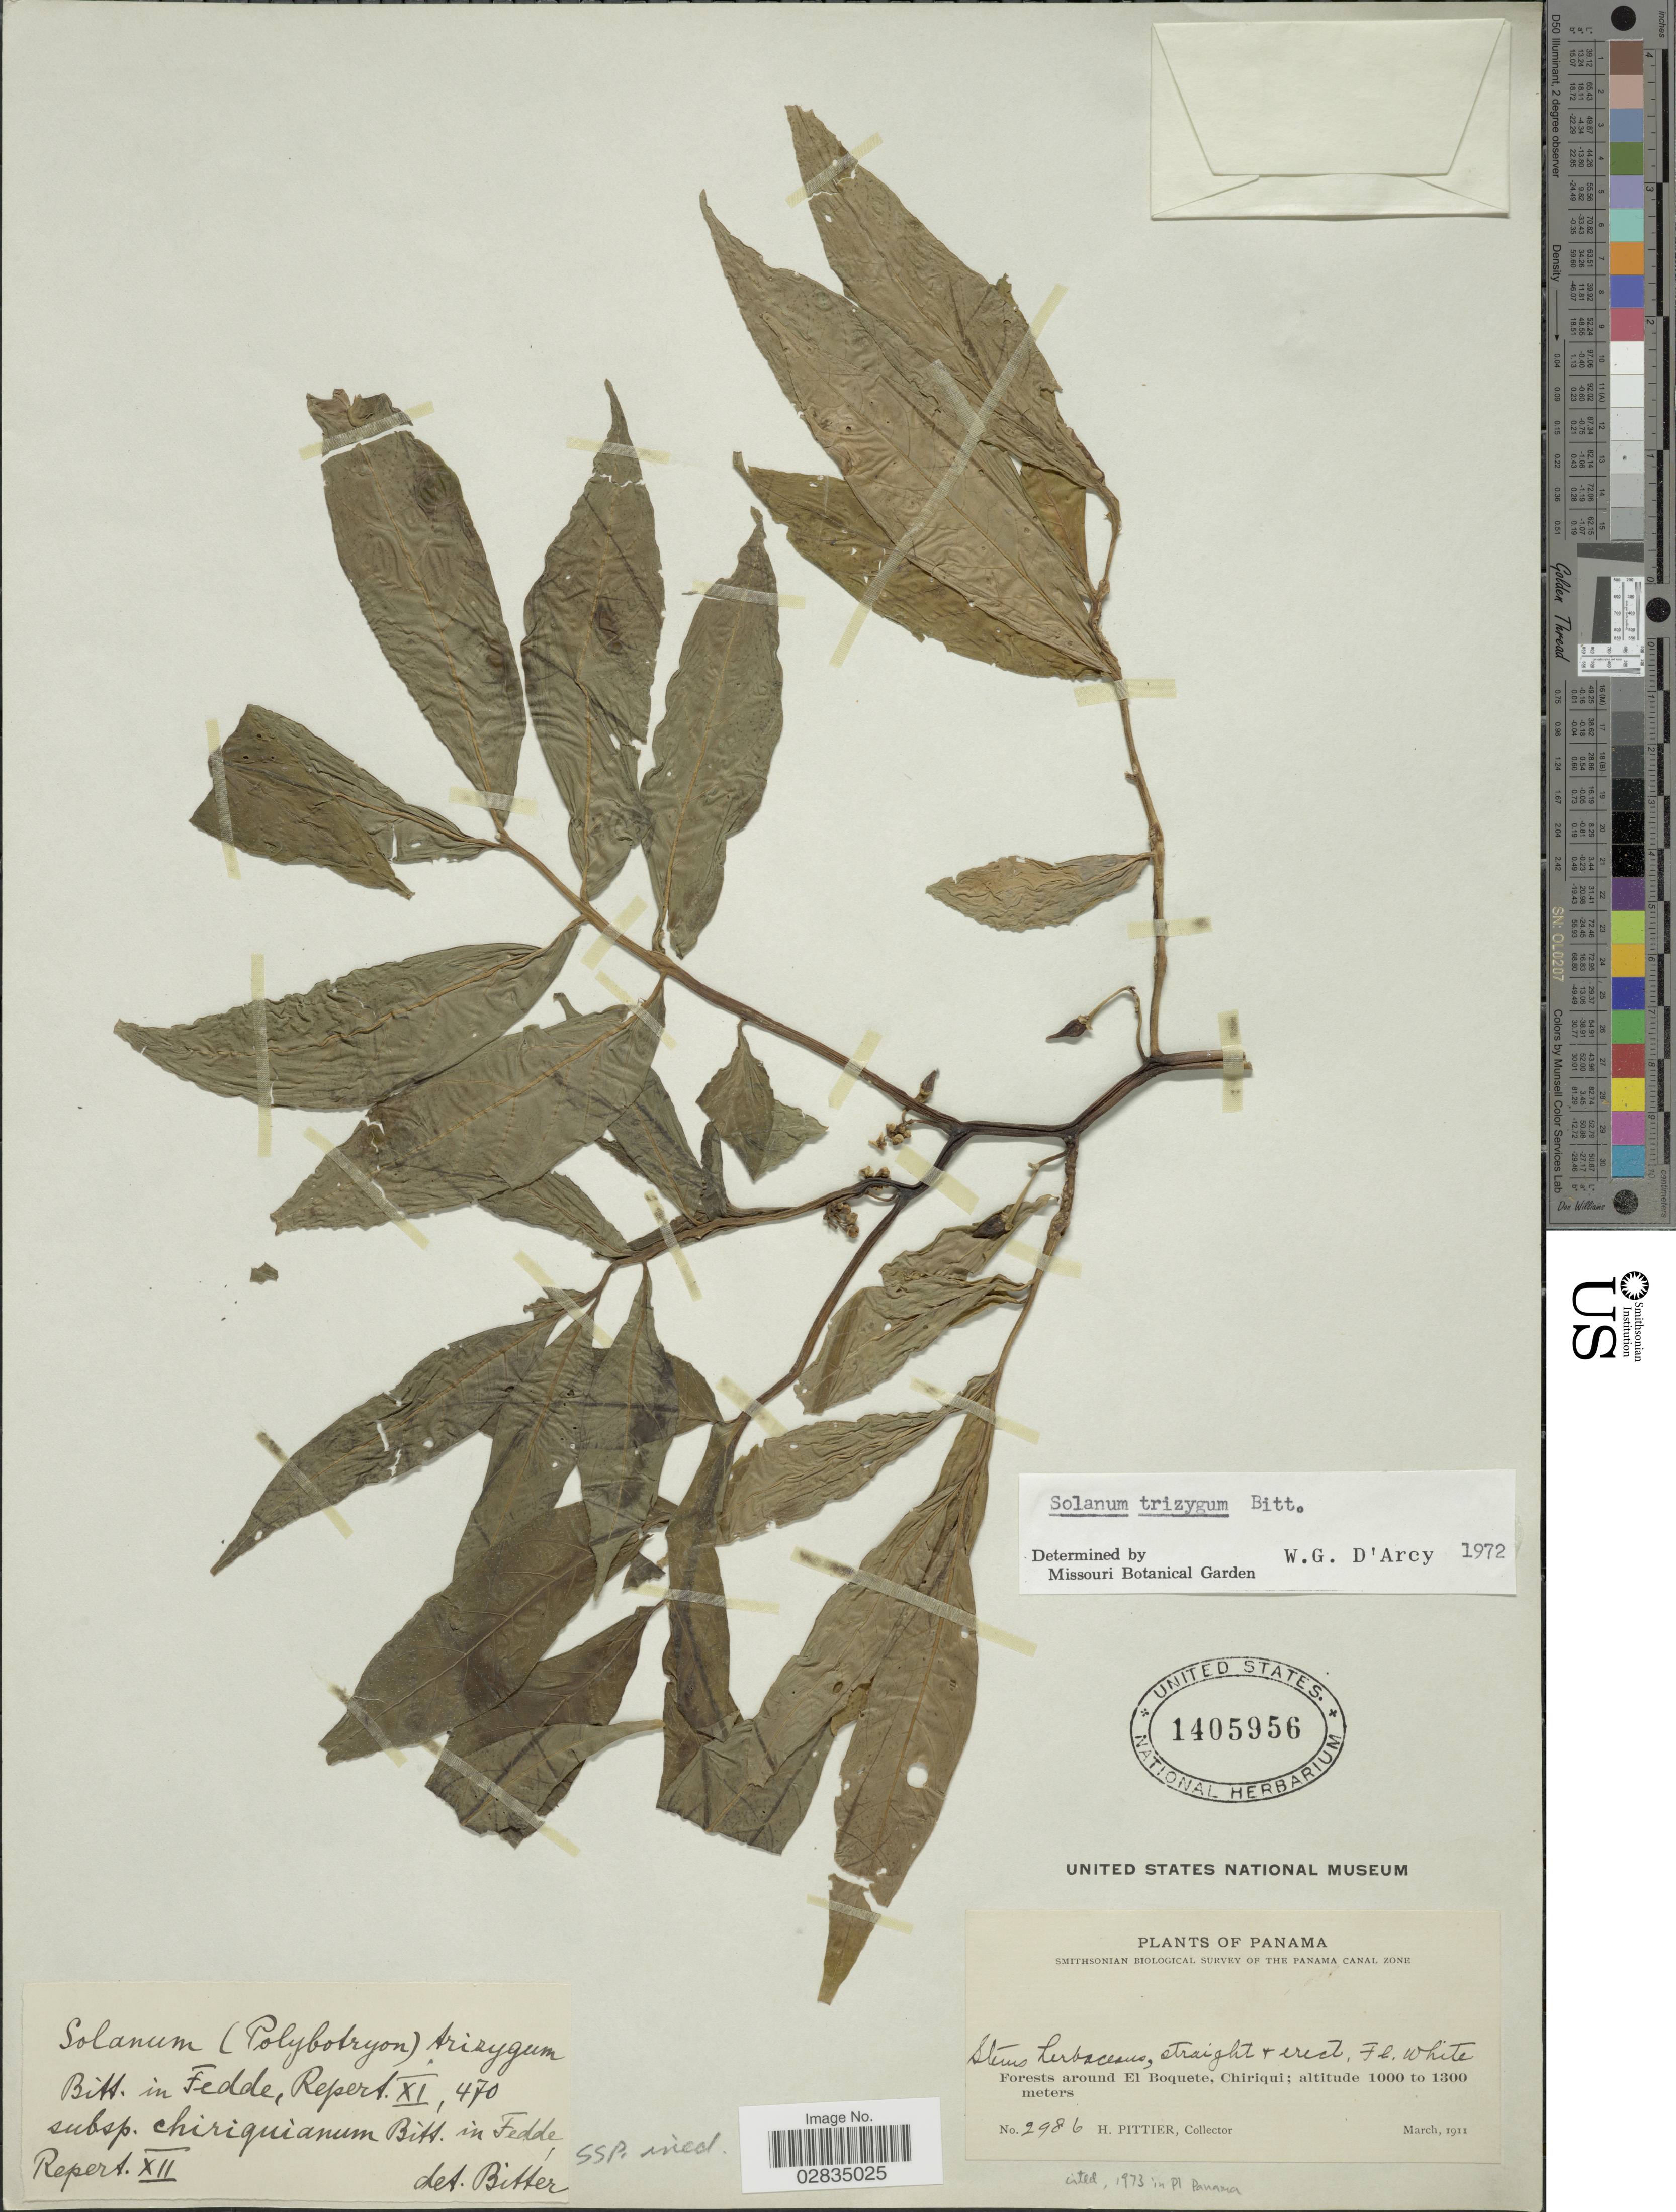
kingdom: Plantae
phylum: Tracheophyta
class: Magnoliopsida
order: Solanales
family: Solanaceae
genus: Solanum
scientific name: Solanum trizygum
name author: Bitter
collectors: H. F. Pittier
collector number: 2986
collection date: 1911-03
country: Panama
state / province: Chiriqui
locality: Forests around El Boquete.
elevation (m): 1000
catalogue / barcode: US 1405956